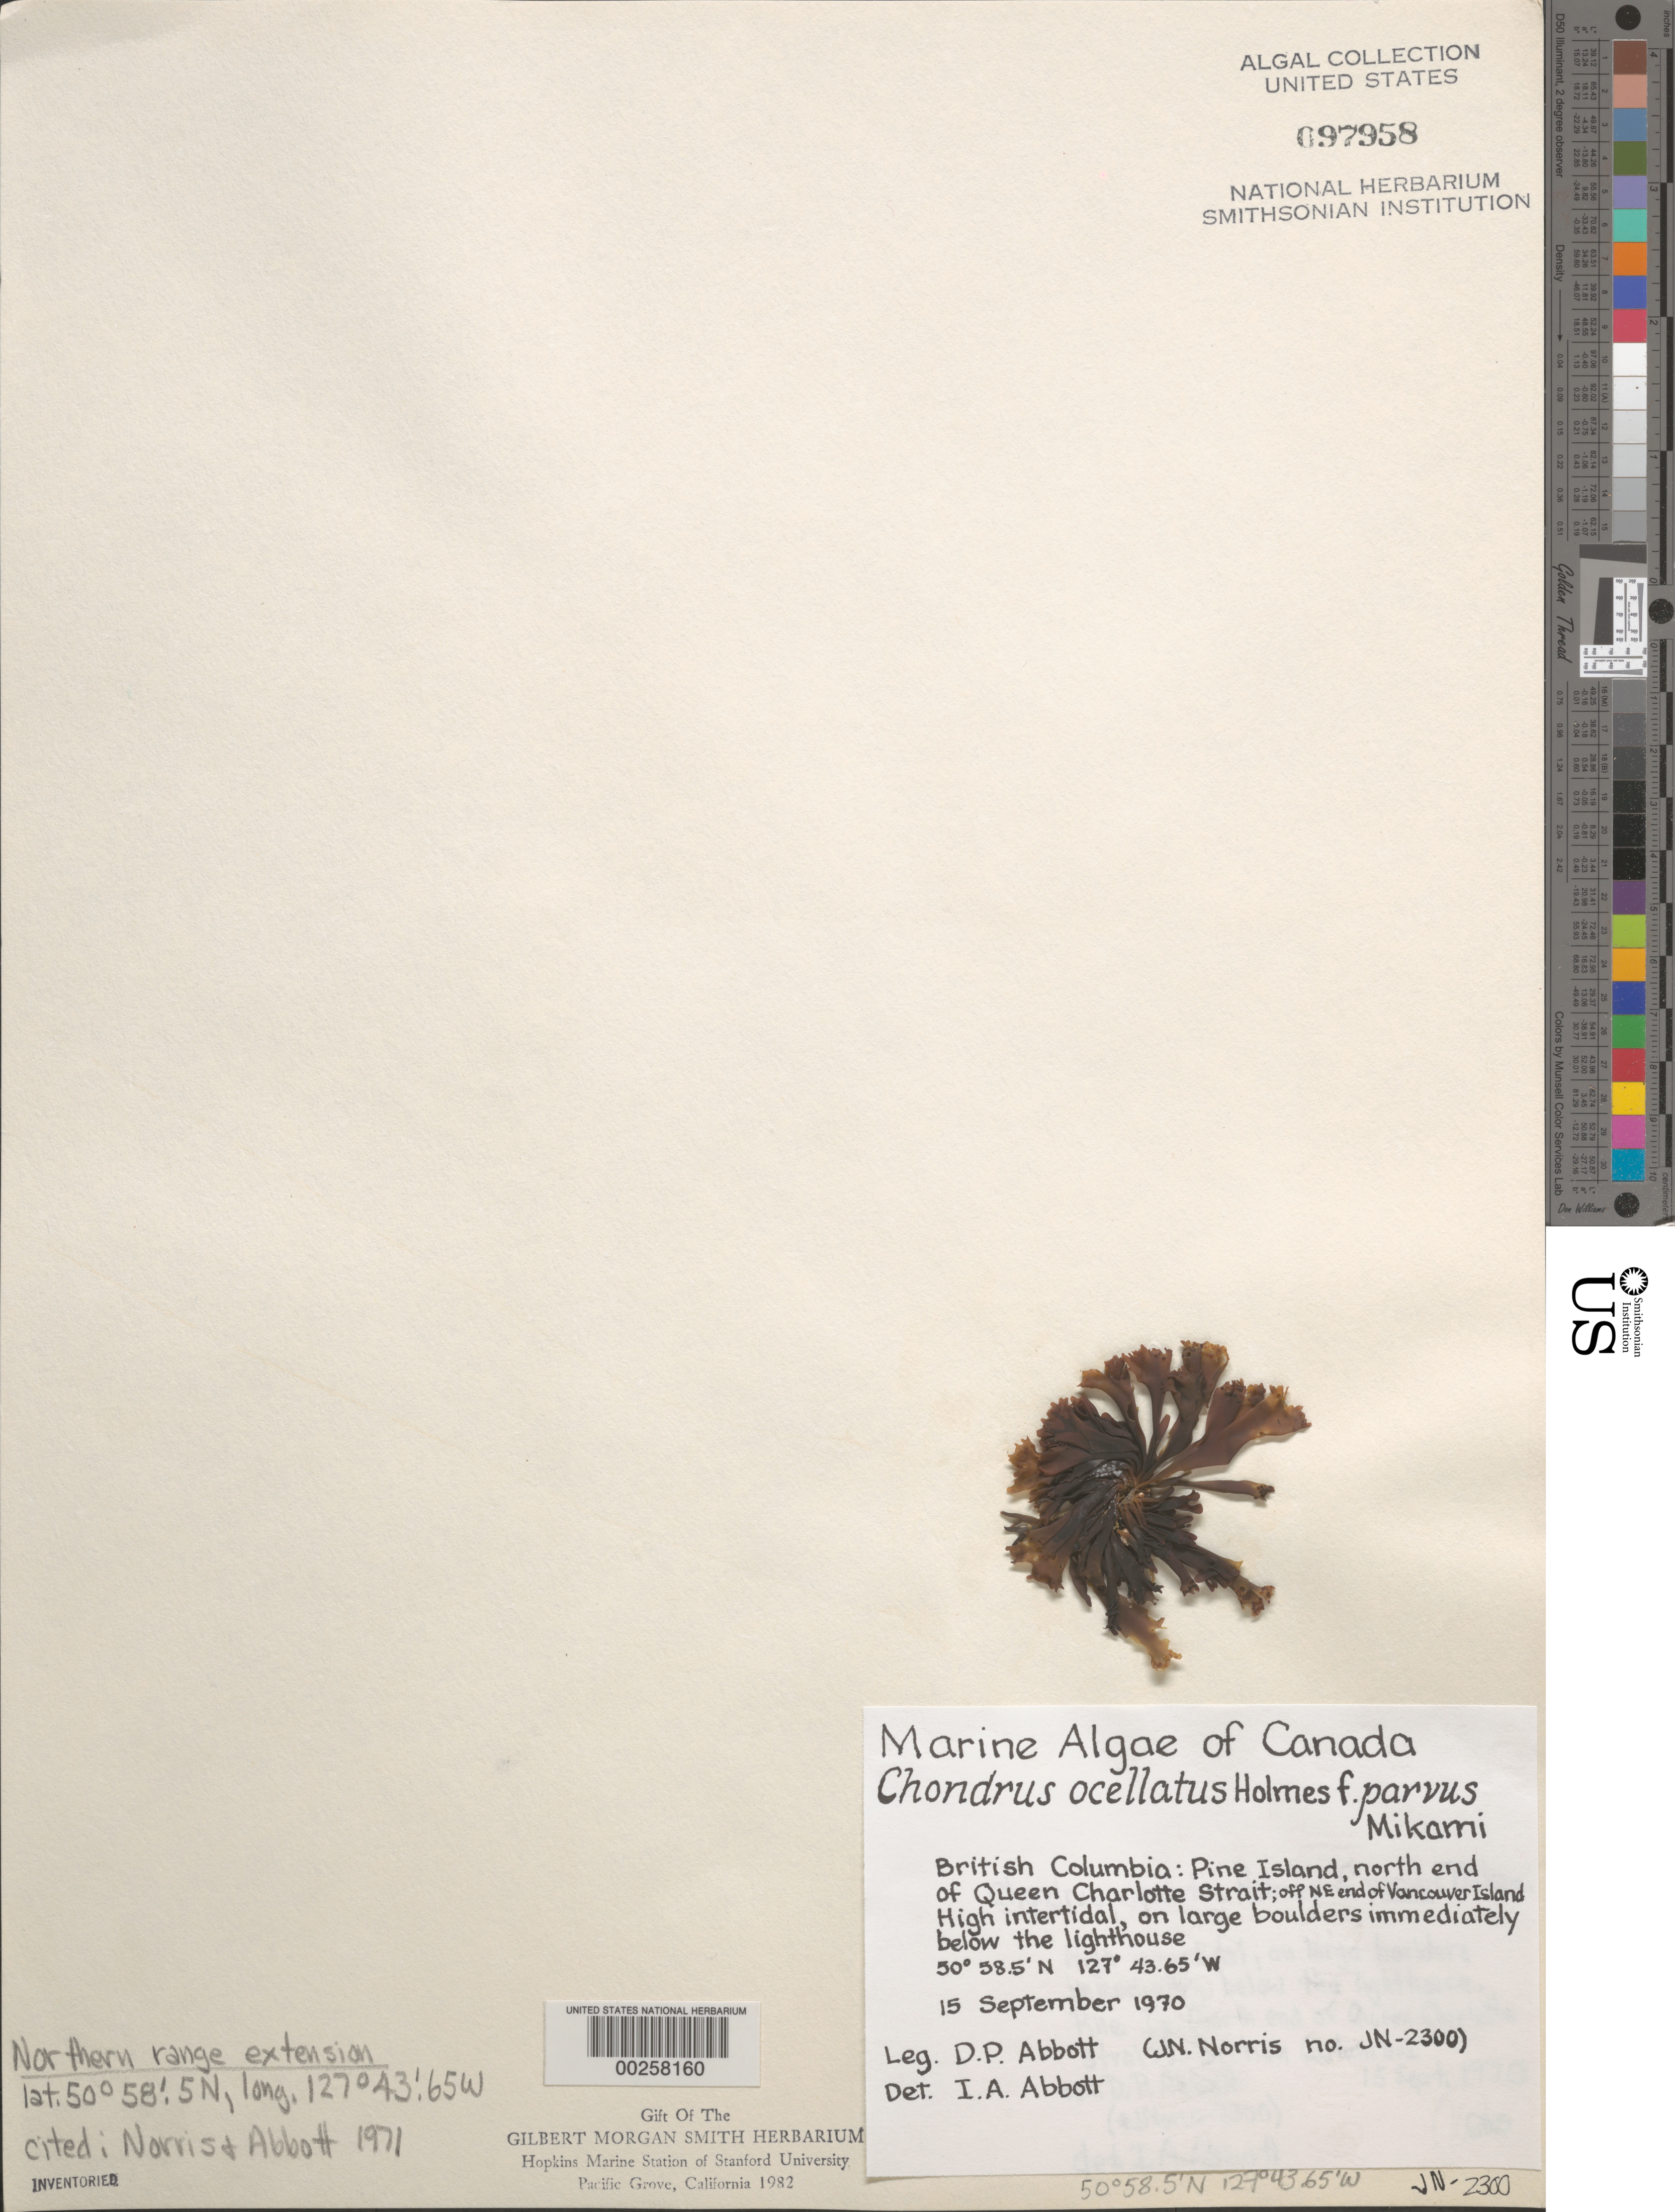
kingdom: Plantae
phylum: Rhodophyta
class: Florideophyceae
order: Gigartinales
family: Gigartinaceae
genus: Chondrus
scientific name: Chondrus ocellatus f. parvus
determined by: Abbott, Isabella A.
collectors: D. P. Abbott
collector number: Jn-2300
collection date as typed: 15 Sep 1970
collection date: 1970-09-15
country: Canada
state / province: British Columbia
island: Pine Island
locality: Queen Charlotte Strait, off northeast Vancouver Island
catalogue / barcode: US 97958